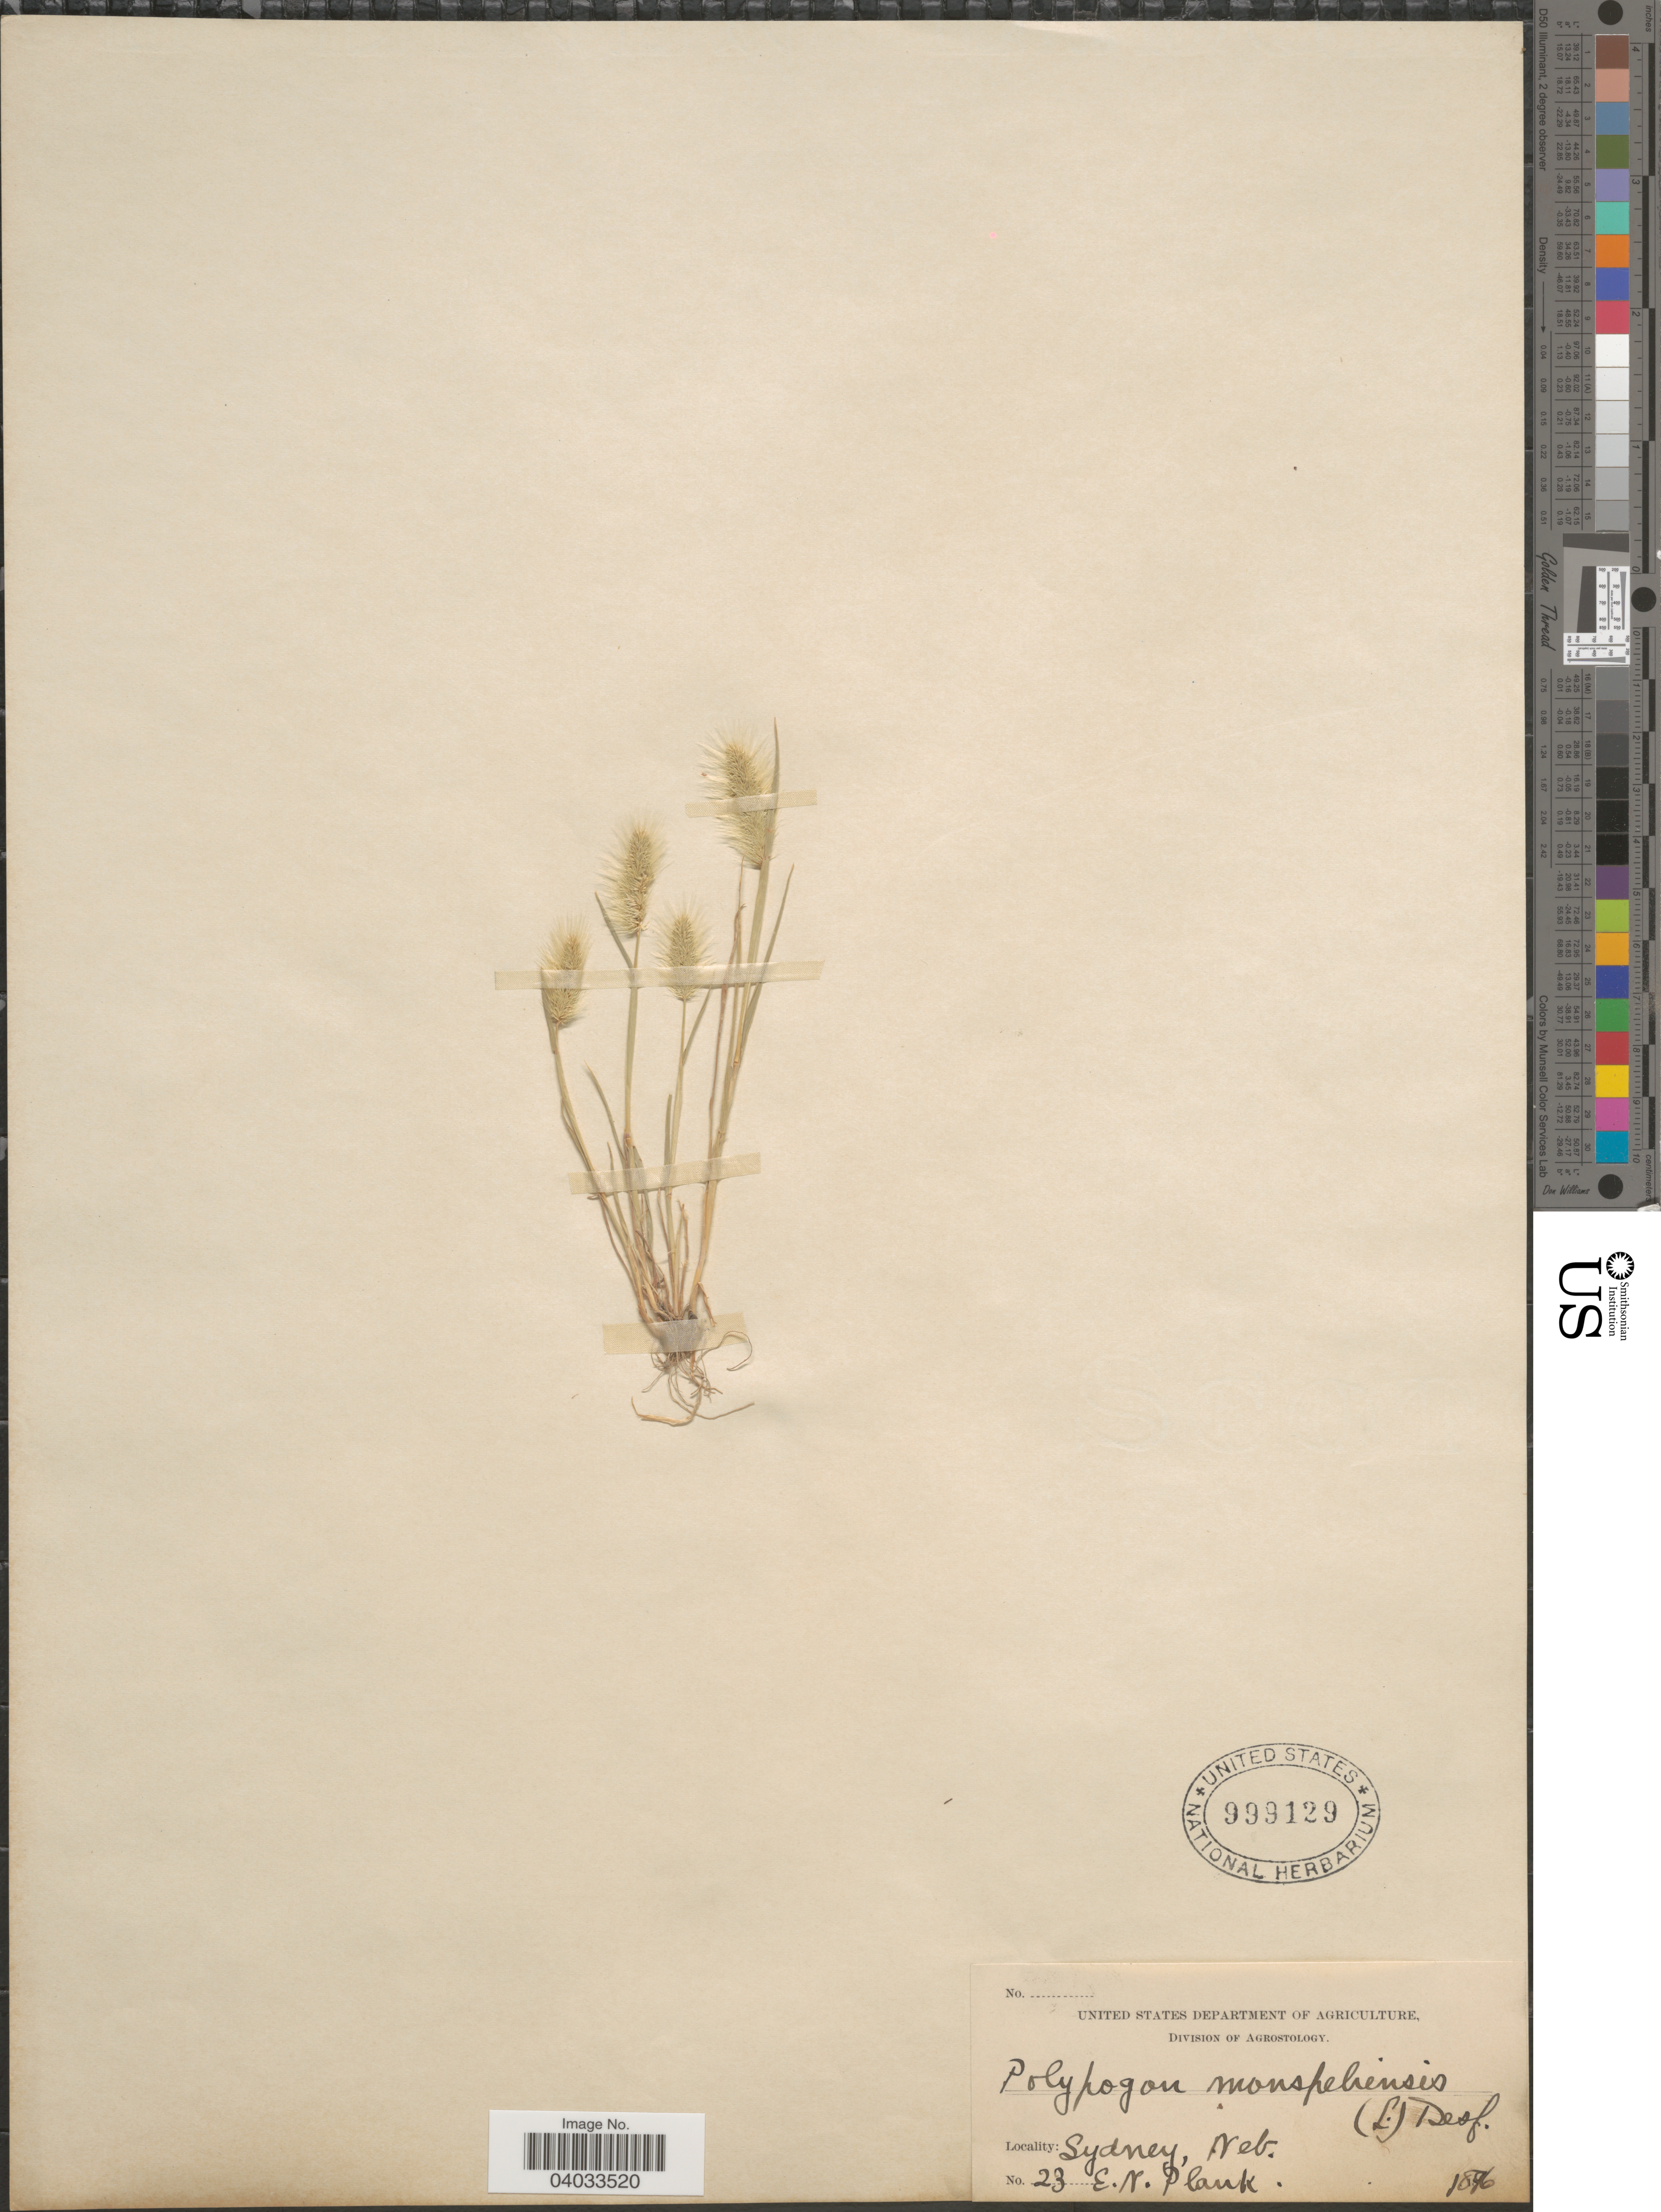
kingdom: Plantae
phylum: Tracheophyta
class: Liliopsida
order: Poales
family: Poaceae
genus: Polypogon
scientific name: Polypogon monspeliensis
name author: (L.) Desf.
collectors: E. Plank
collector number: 23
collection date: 1896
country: United States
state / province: Nebraska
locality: Sydney.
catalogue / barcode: US 999129